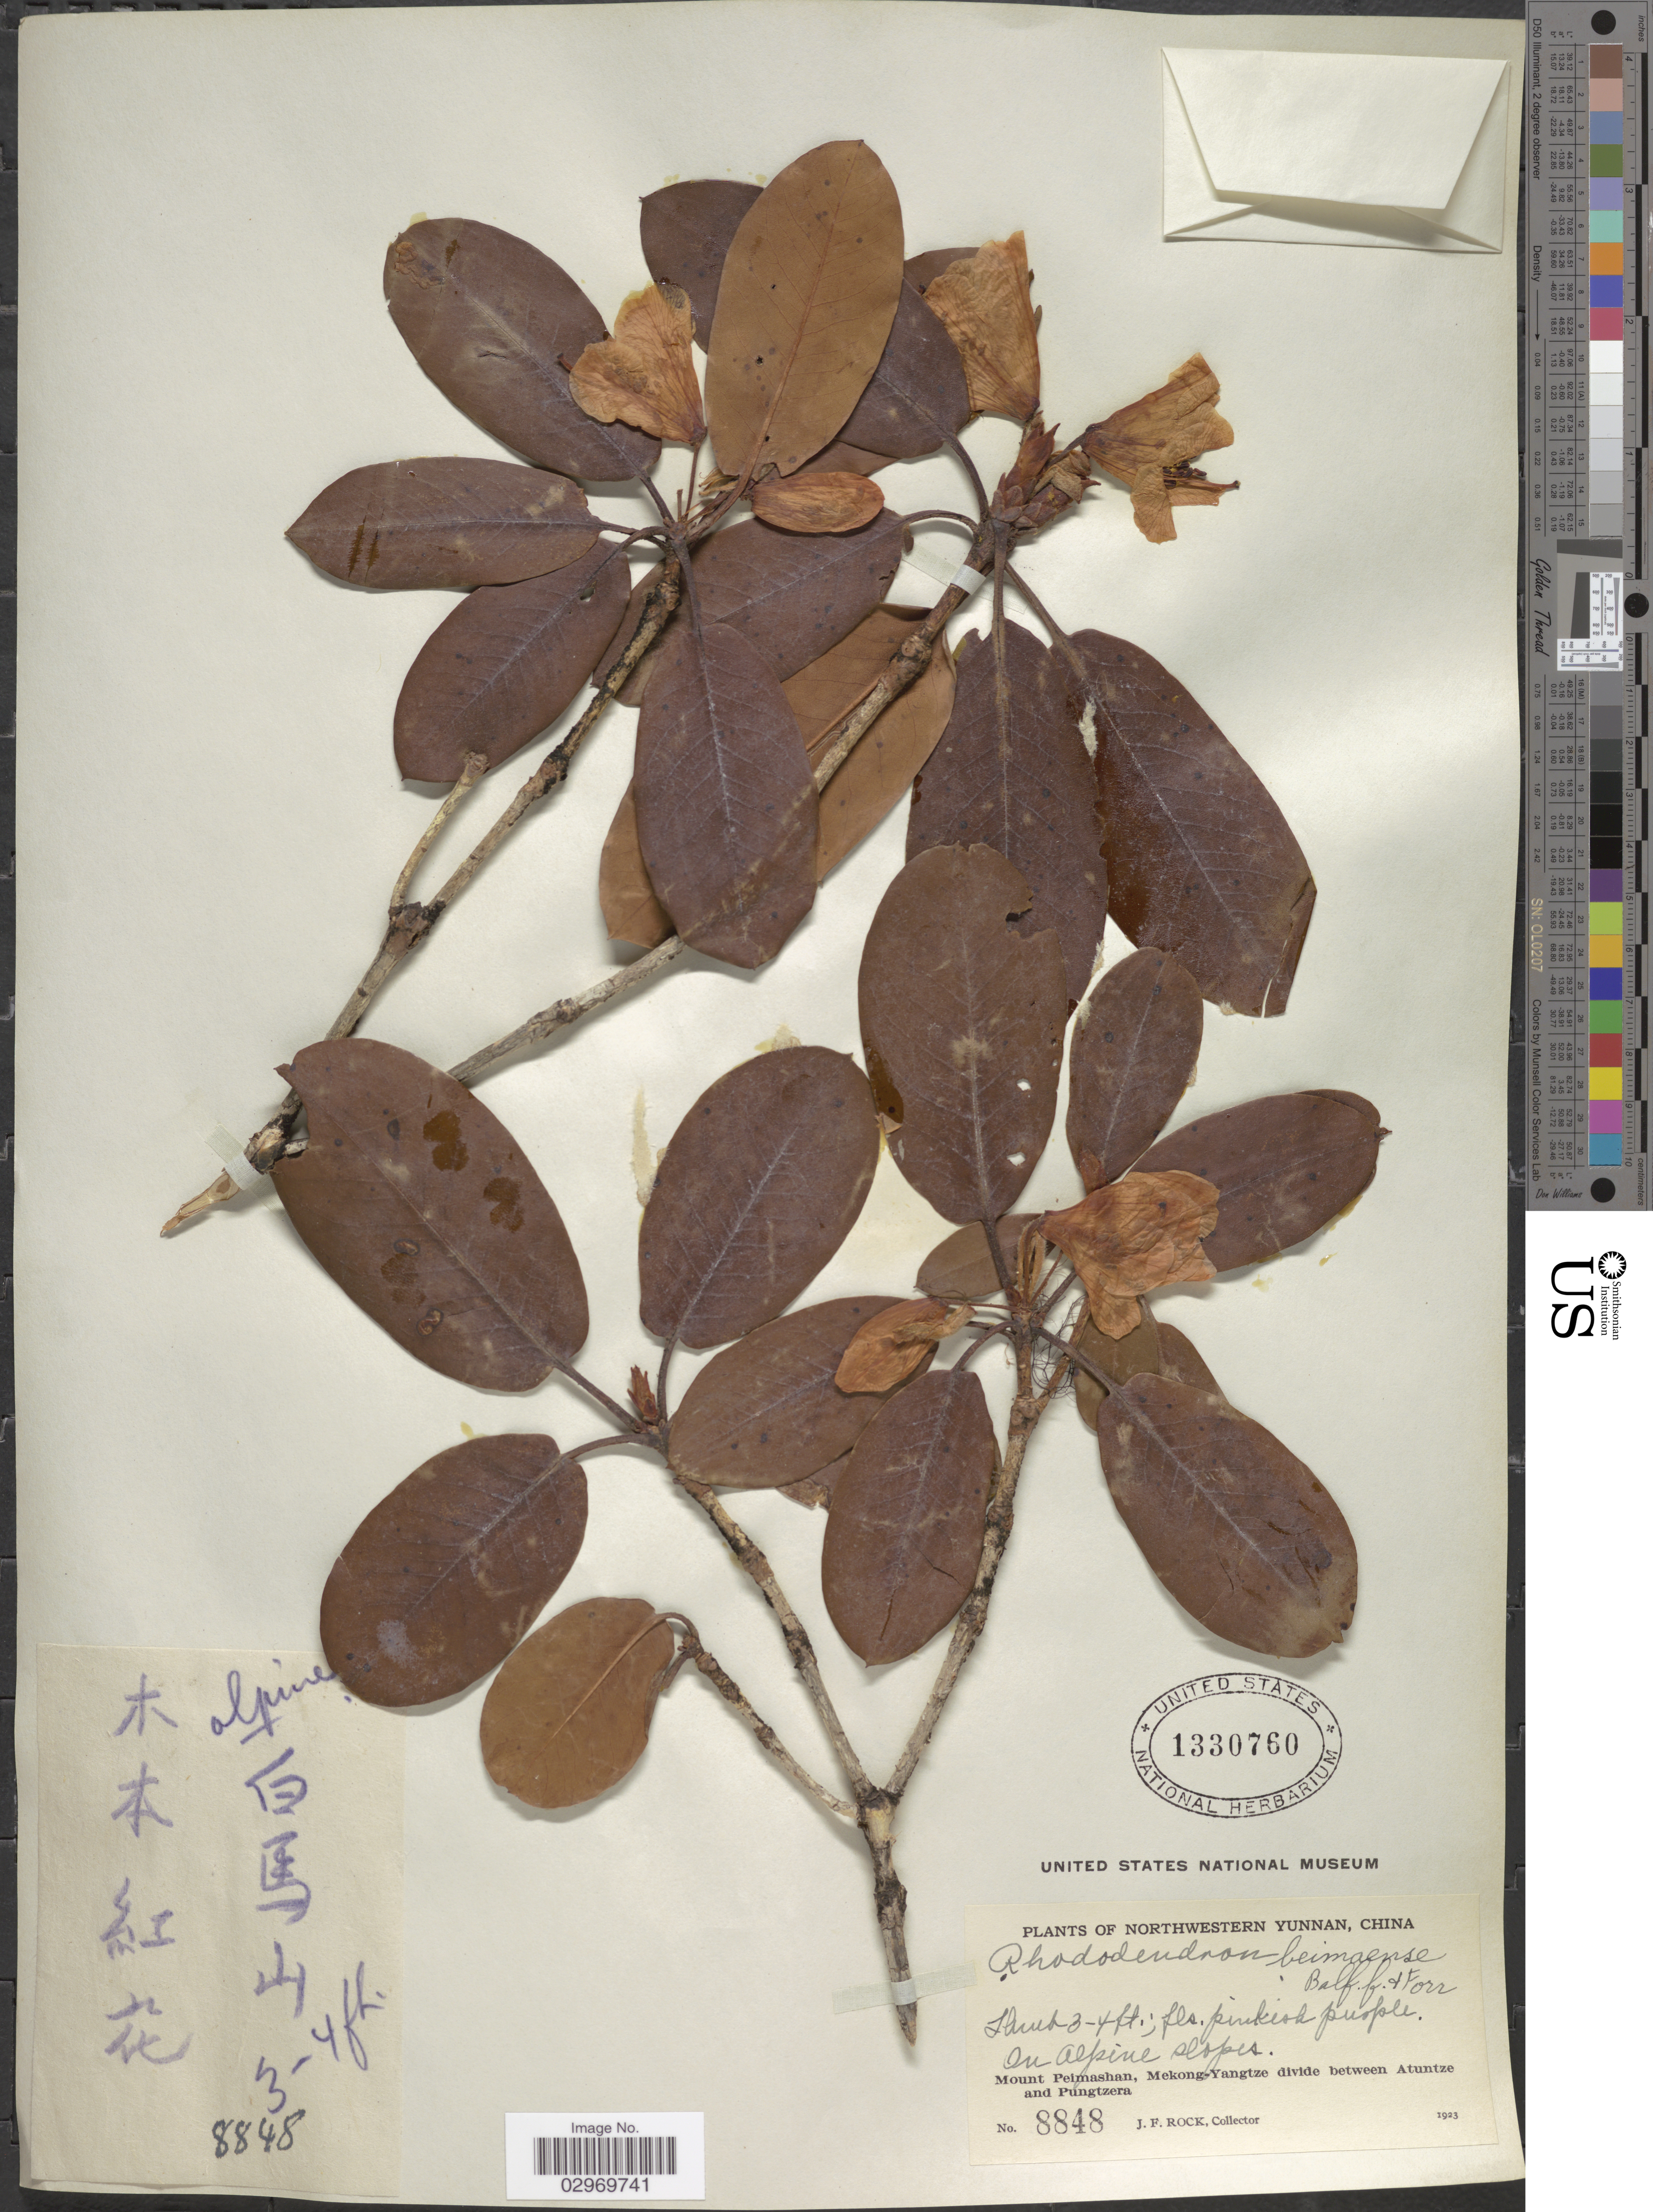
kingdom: Plantae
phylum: Tracheophyta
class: Magnoliopsida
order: Ericales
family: Ericaceae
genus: Rhododendron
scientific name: Rhododendron beimaense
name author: Balf. f. & Forrest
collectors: J. Rock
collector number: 8848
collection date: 1923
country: China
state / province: Yunnan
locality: Northwestern Yunnan. In Alpine slopes. Mount Peimashan, Mekong-Yangtze divide between Atuntze and Pungtzera.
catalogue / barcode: US 1330760